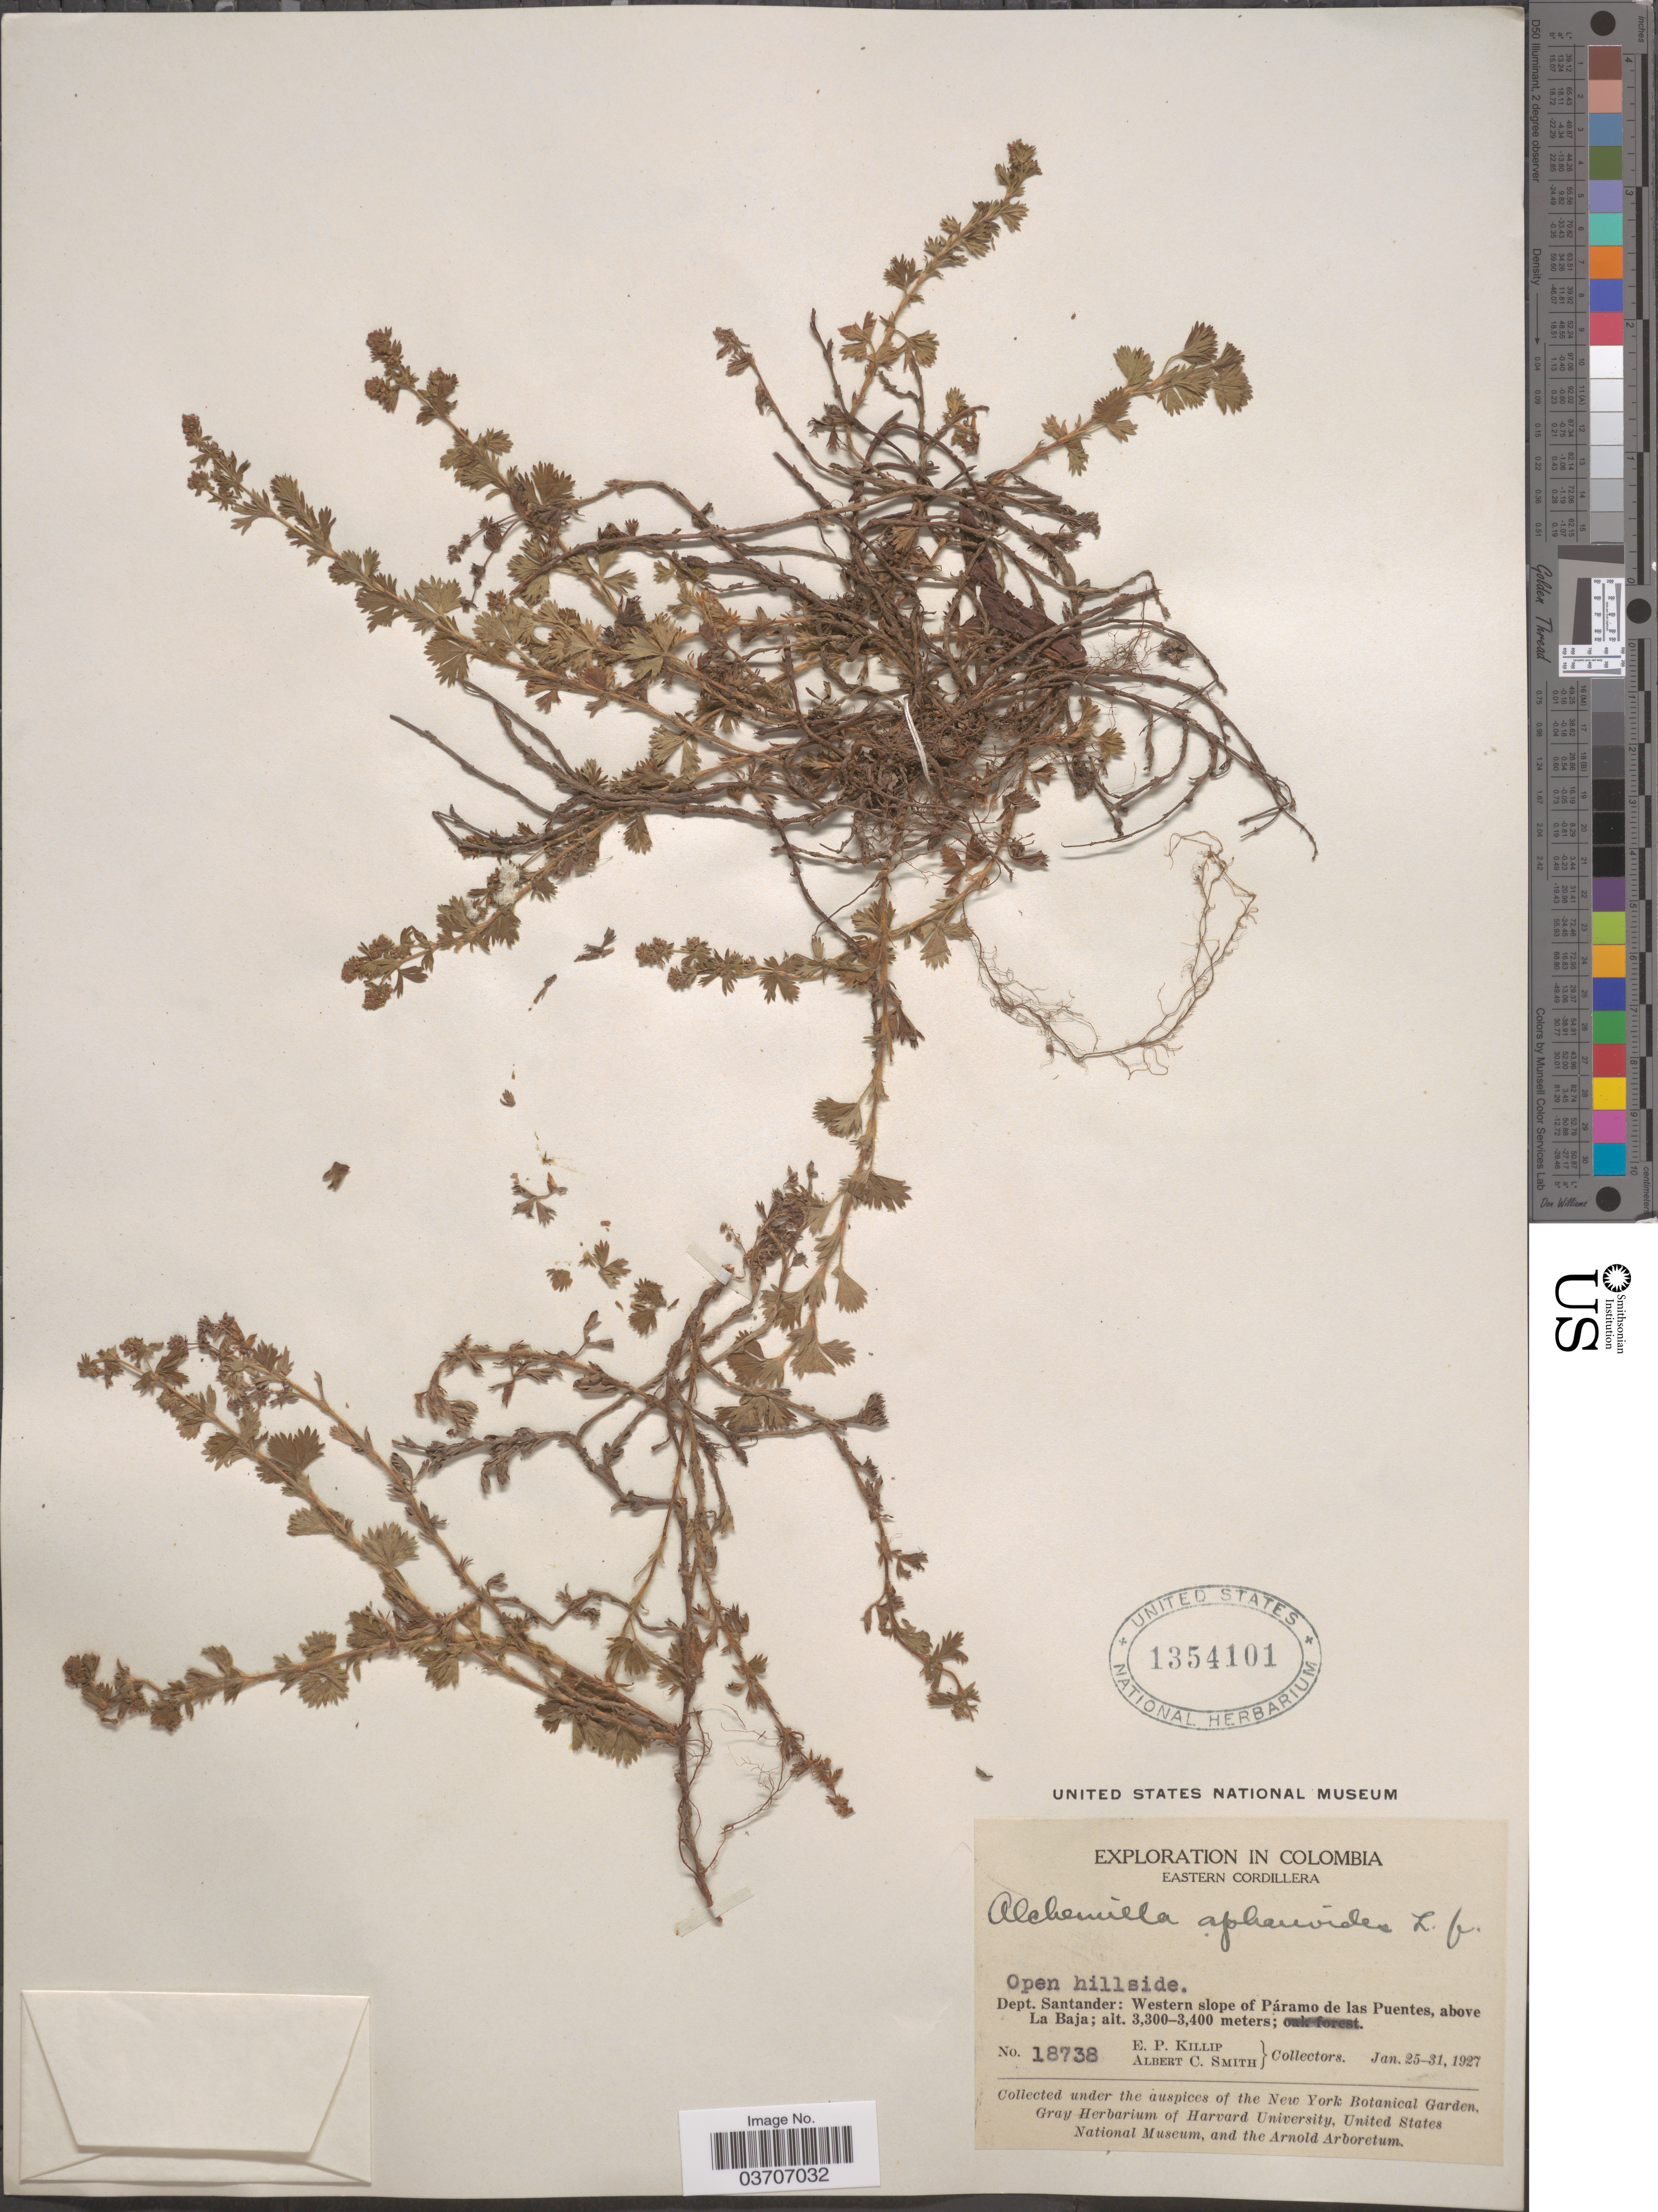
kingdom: Plantae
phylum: Tracheophyta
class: Magnoliopsida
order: Rosales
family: Rosaceae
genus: Lachemilla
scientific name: Lachemilla aphanoides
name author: (Mutis ex L. f.) Rothm.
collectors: E. P. Killip & A. C. Smith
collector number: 18738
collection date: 1927-01-25/1927-01-31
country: Colombia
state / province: Santander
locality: Eastern Cordillera. Dept. Santander: Western slope of Páramo de las Puentes, above La Baja.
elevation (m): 3300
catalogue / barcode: US 1354101